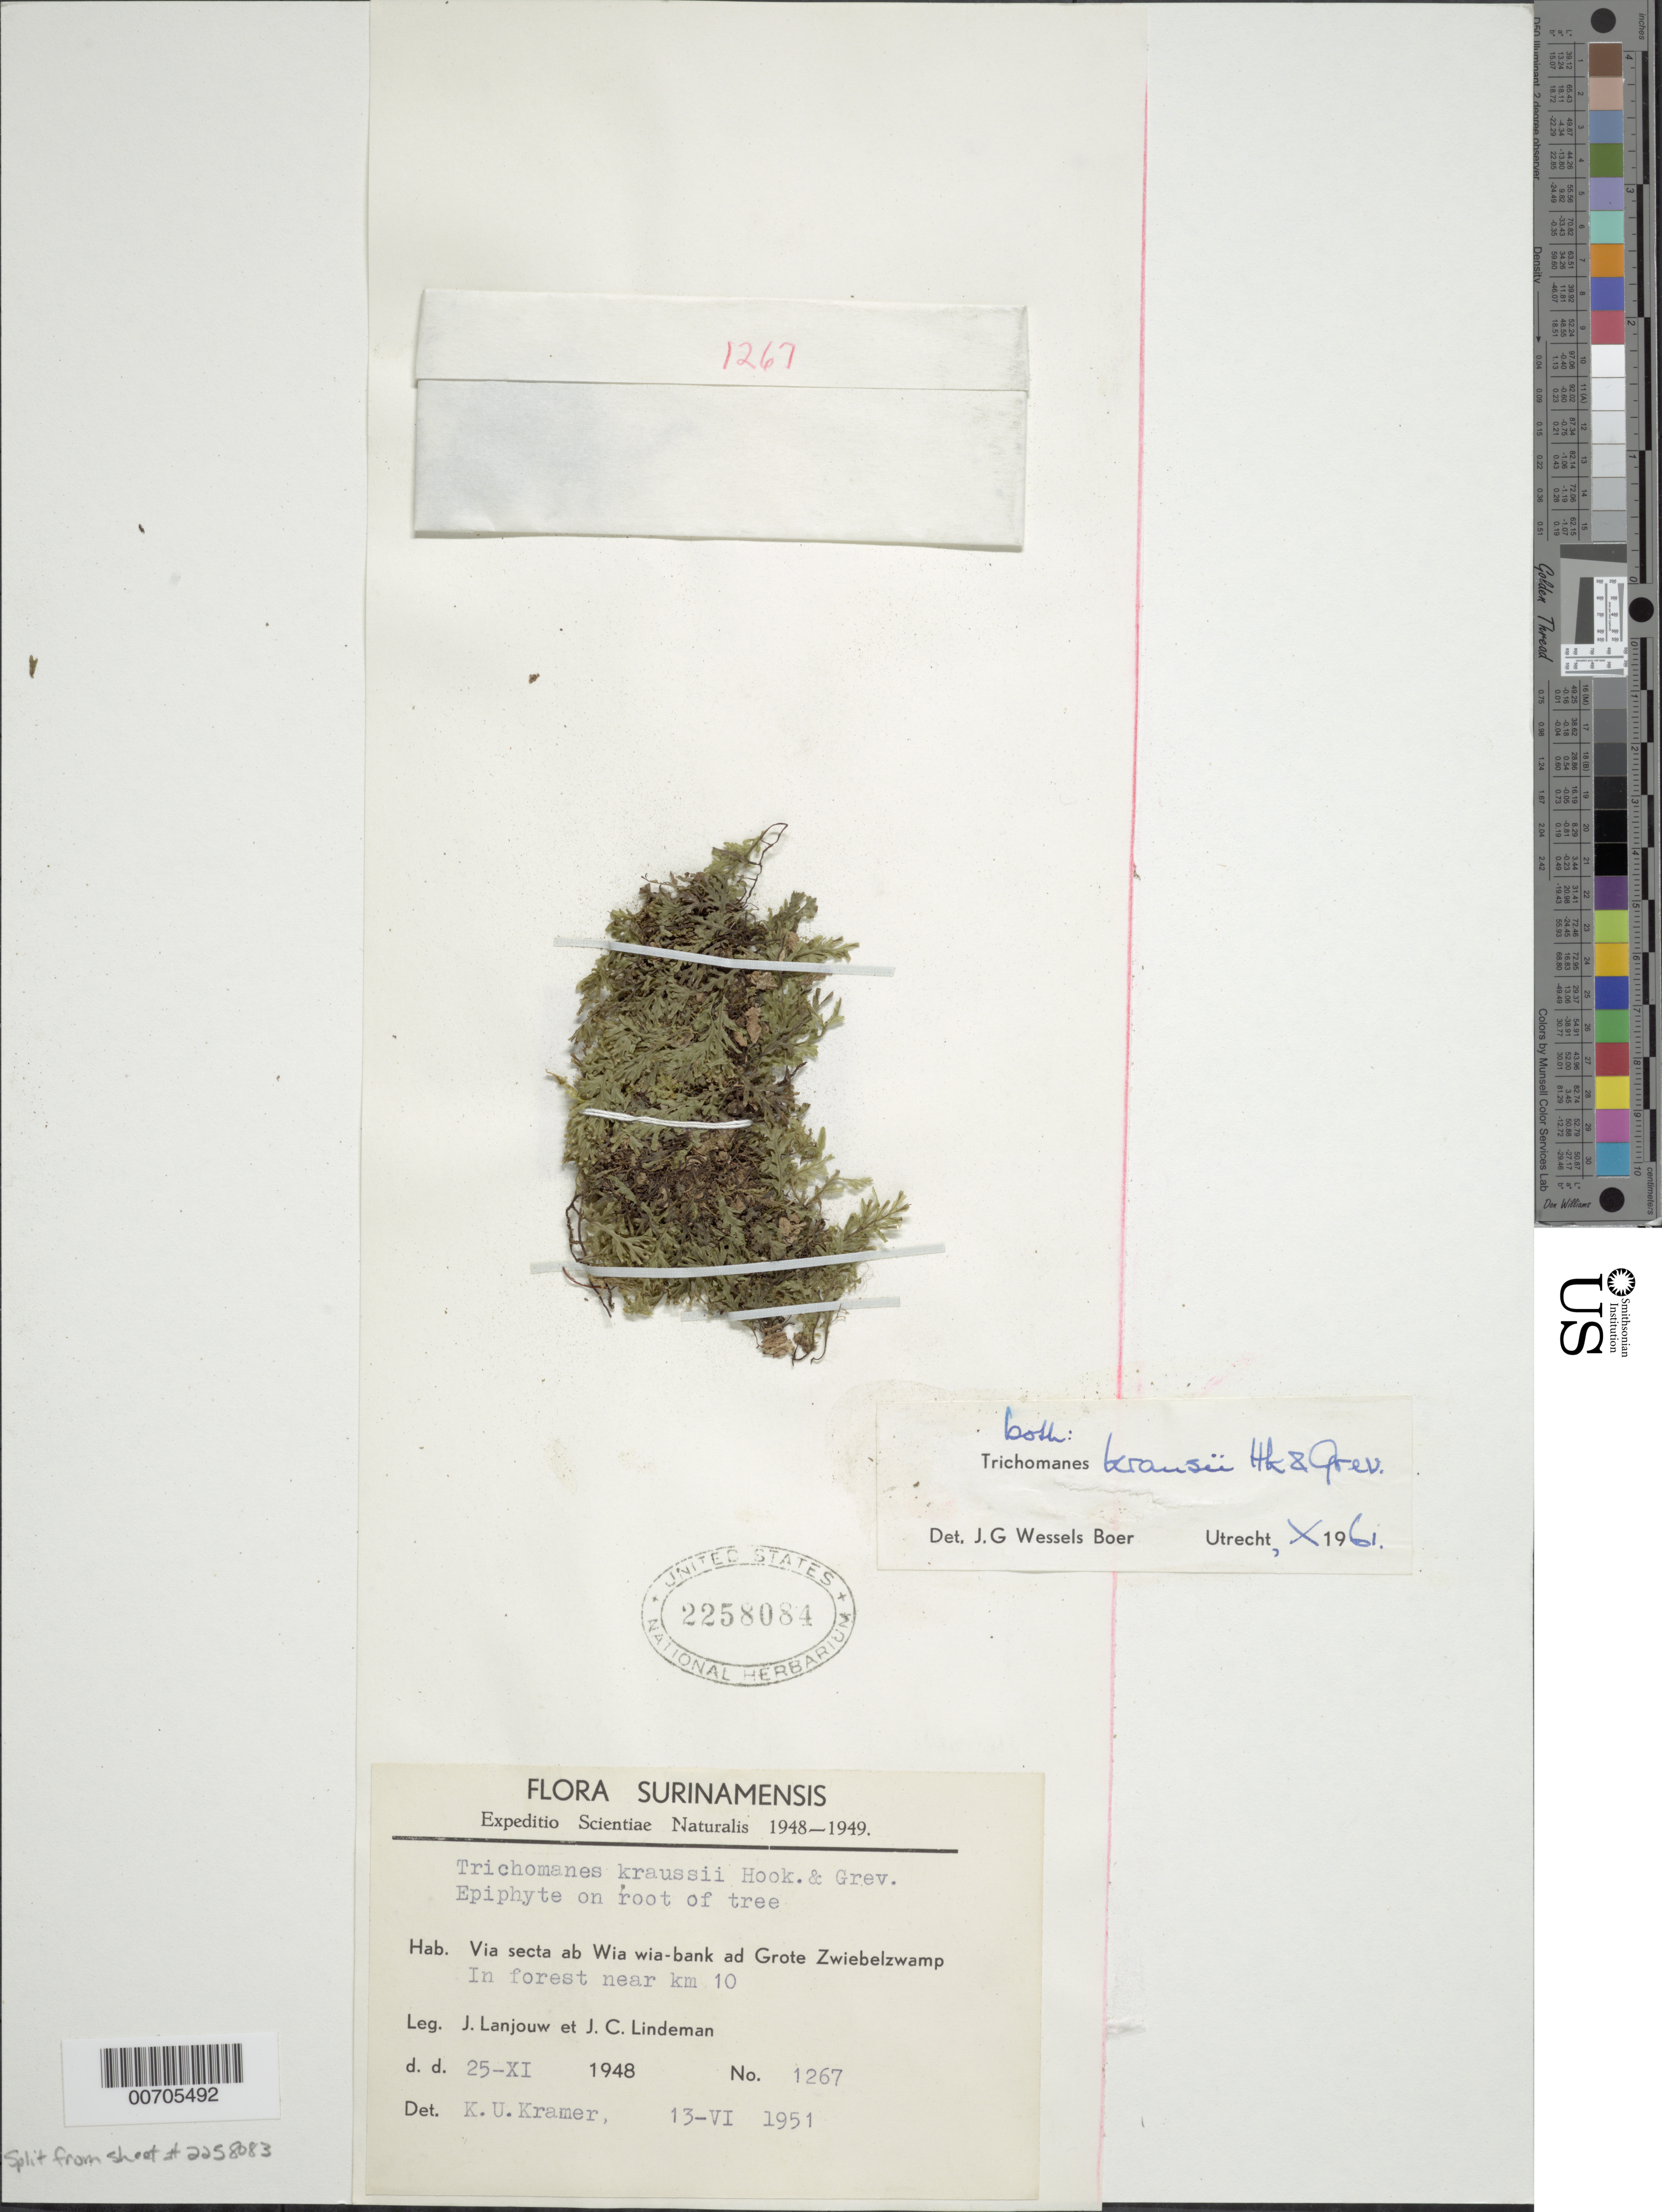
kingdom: Plantae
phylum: Tracheophyta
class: Polypodiopsida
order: Hymenophyllales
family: Hymenophyllaceae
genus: Didymoglossum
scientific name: Didymoglossum kraussii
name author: (Hook. & Grev.) C. Presl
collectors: J. Lanjouw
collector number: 51 1267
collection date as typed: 13-Jun-51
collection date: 1951-06-13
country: Suriname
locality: Wia Wia Bank ad Grote Zwiebelzwamp, near km 10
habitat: Forest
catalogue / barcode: US 2258084